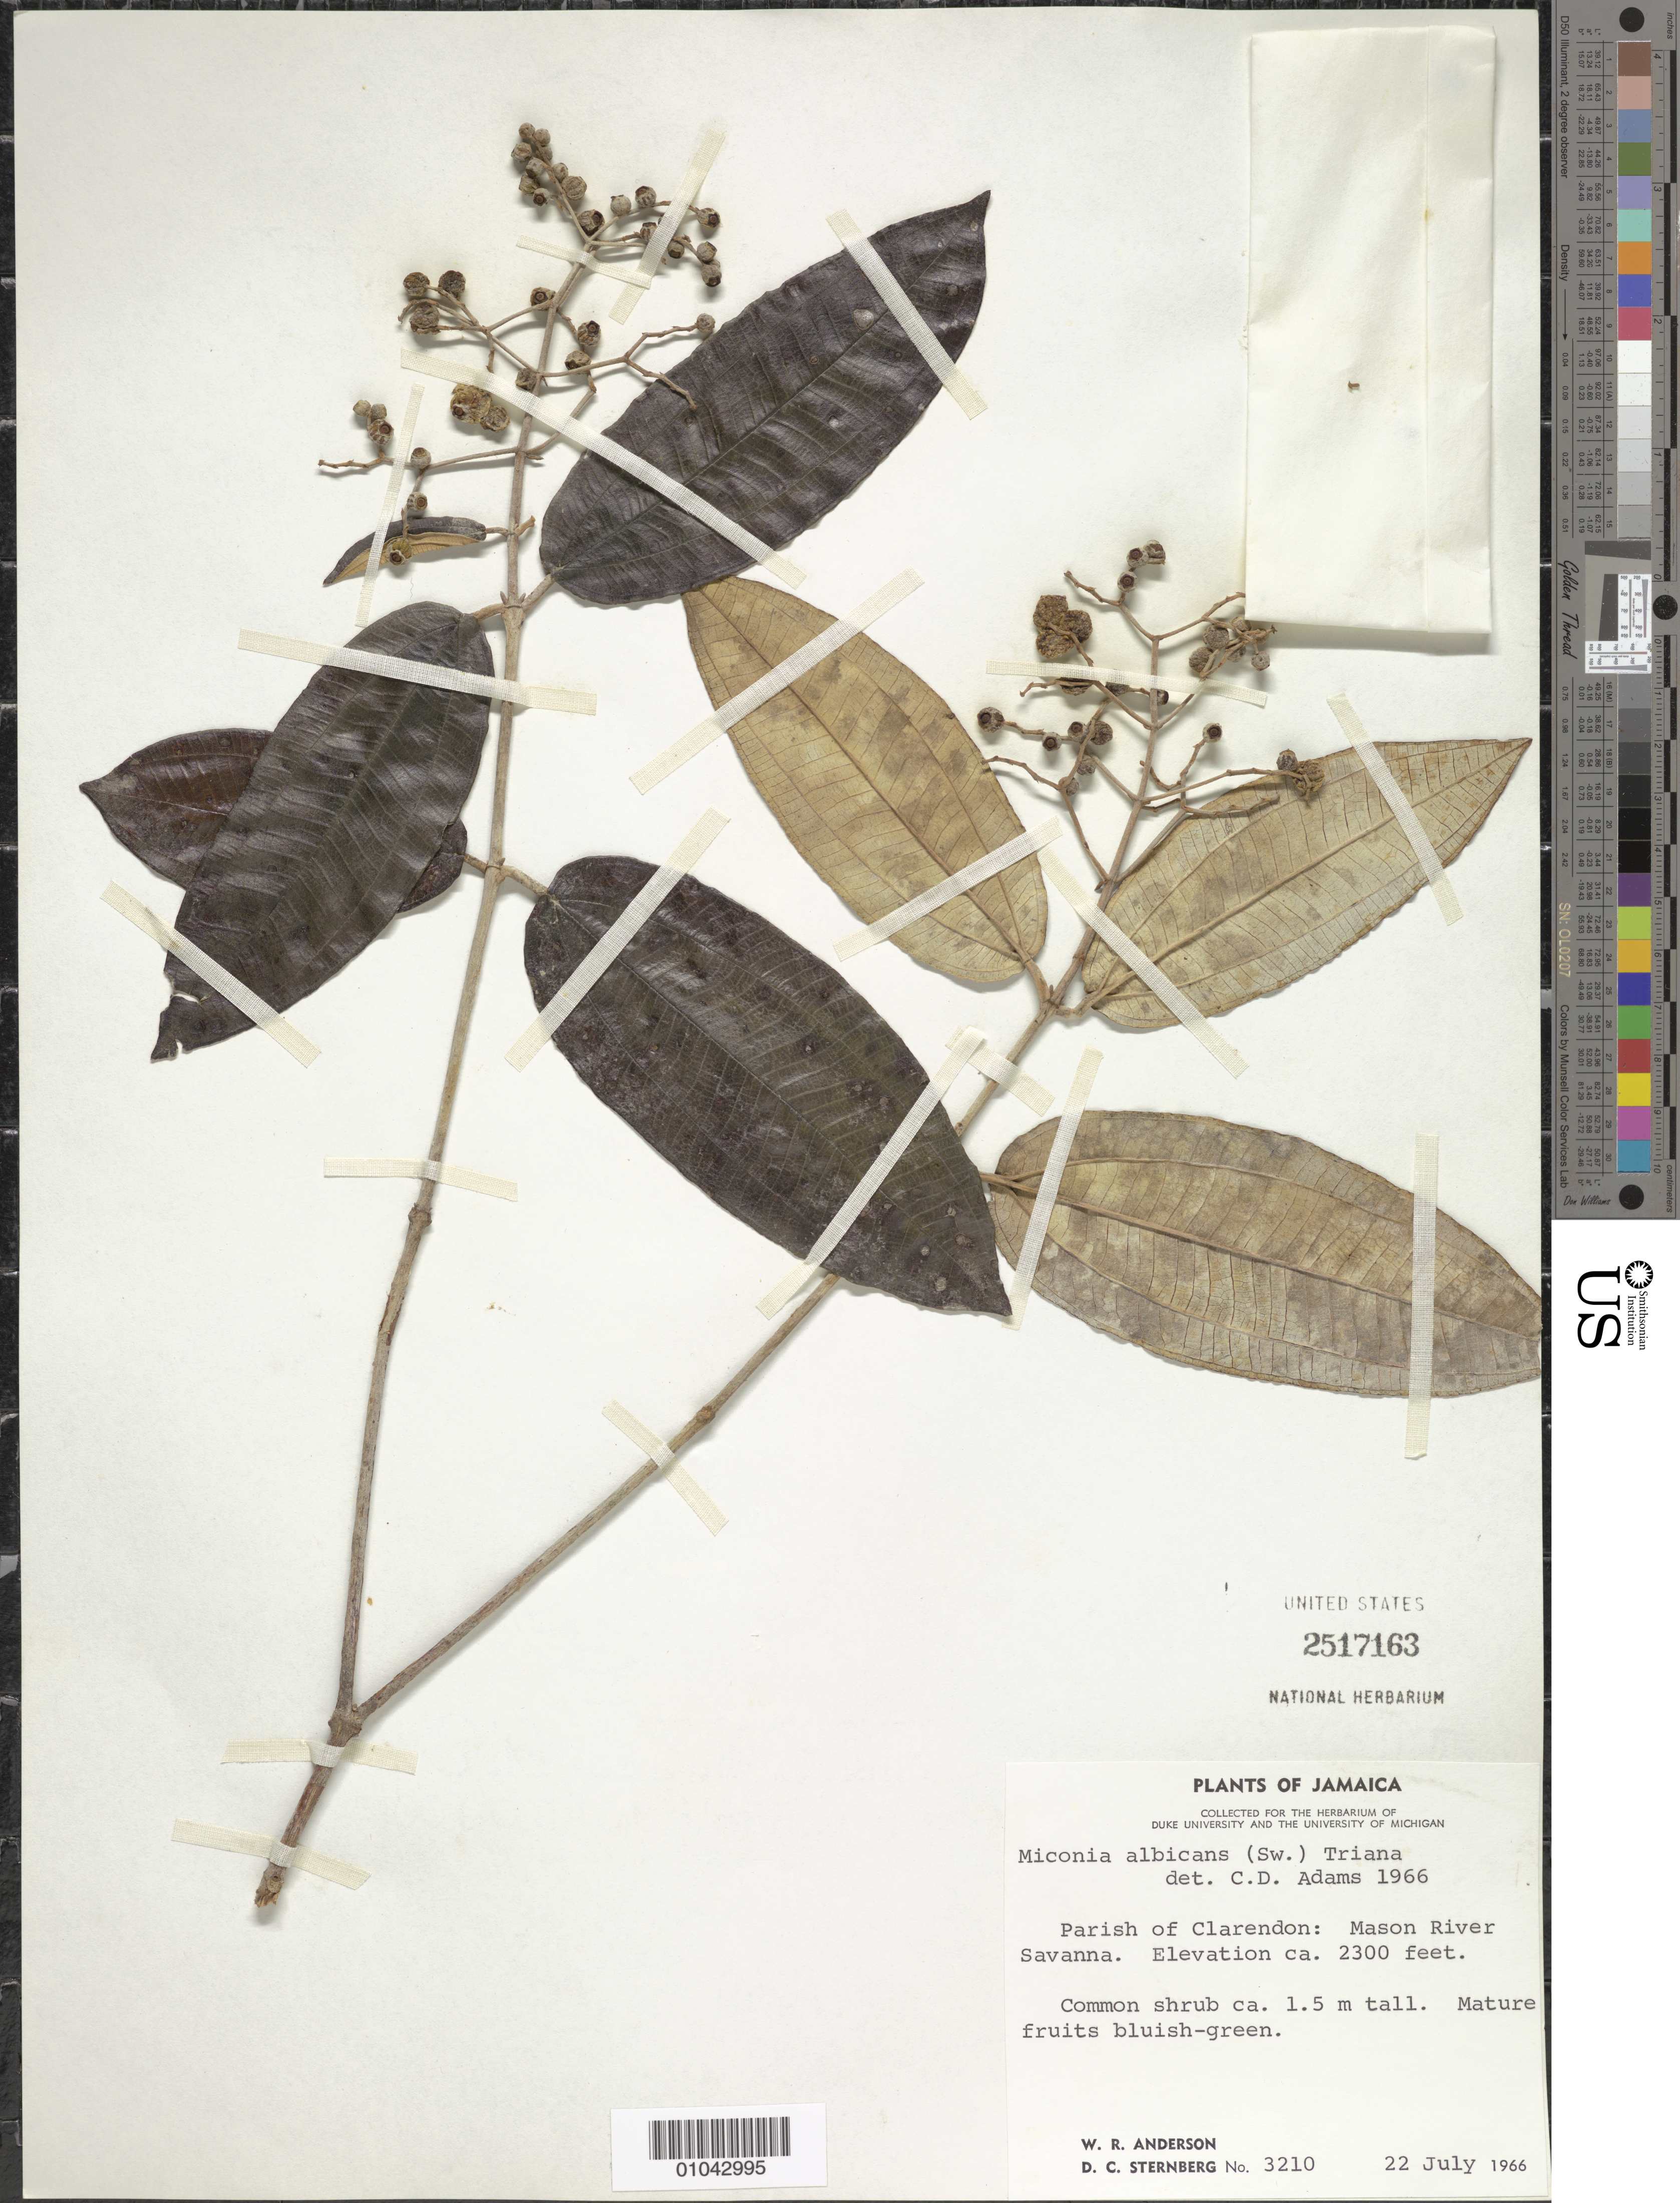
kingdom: Plantae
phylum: Tracheophyta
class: Magnoliopsida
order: Myrtales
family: Melastomataceae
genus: Miconia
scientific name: Miconia albicans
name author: (Sw.) Triana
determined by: Adams, C. D.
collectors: W. R. Anderson & D. Sternberg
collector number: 3210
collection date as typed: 22 Jul 1966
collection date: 1966-07-22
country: Jamaica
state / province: Clarendon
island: Jamaica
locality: Mason River Savanna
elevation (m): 701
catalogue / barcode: US 2517163